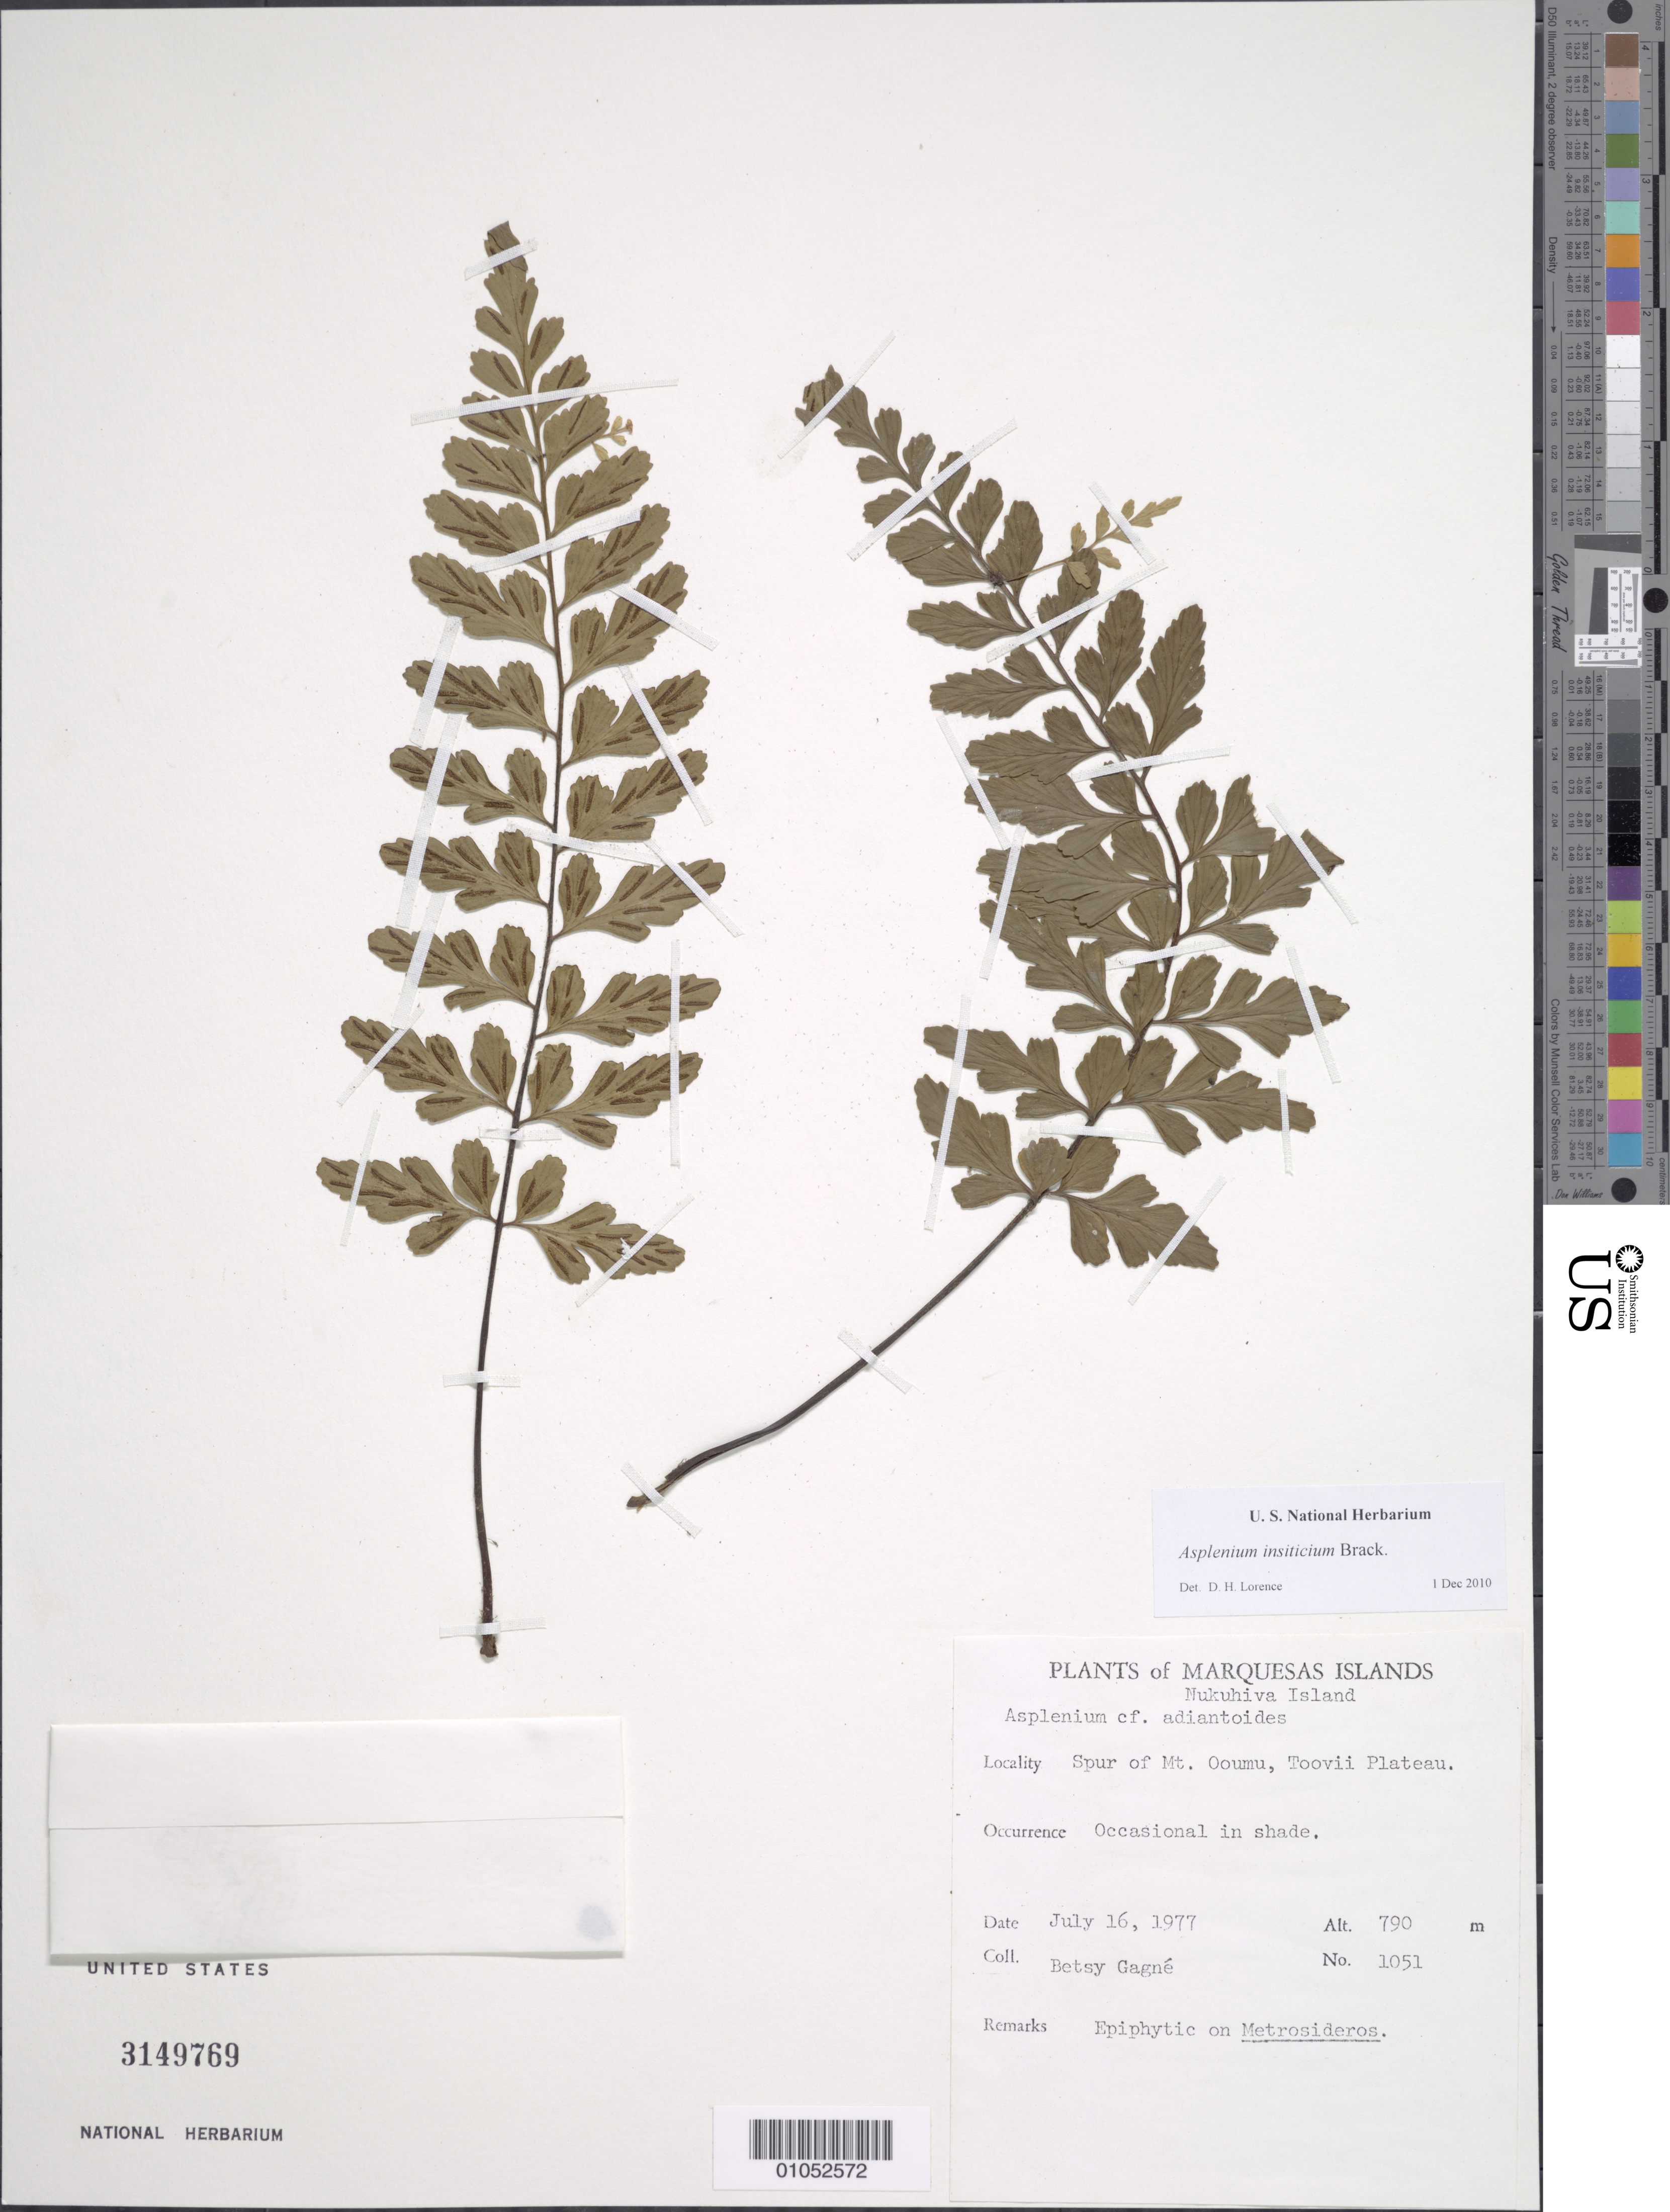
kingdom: Plantae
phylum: Tracheophyta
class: Polypodiopsida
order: Polypodiales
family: Aspleniaceae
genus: Asplenium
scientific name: Asplenium insiticium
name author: Brack. in Wilkes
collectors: B. H. Gagné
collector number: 1051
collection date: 1977-07-16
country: French Polynesia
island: Nuku Hiva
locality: Spur of Mt. Ooumu, Toovii Plateau.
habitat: Occassional in shade.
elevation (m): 790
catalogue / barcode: US 3149769